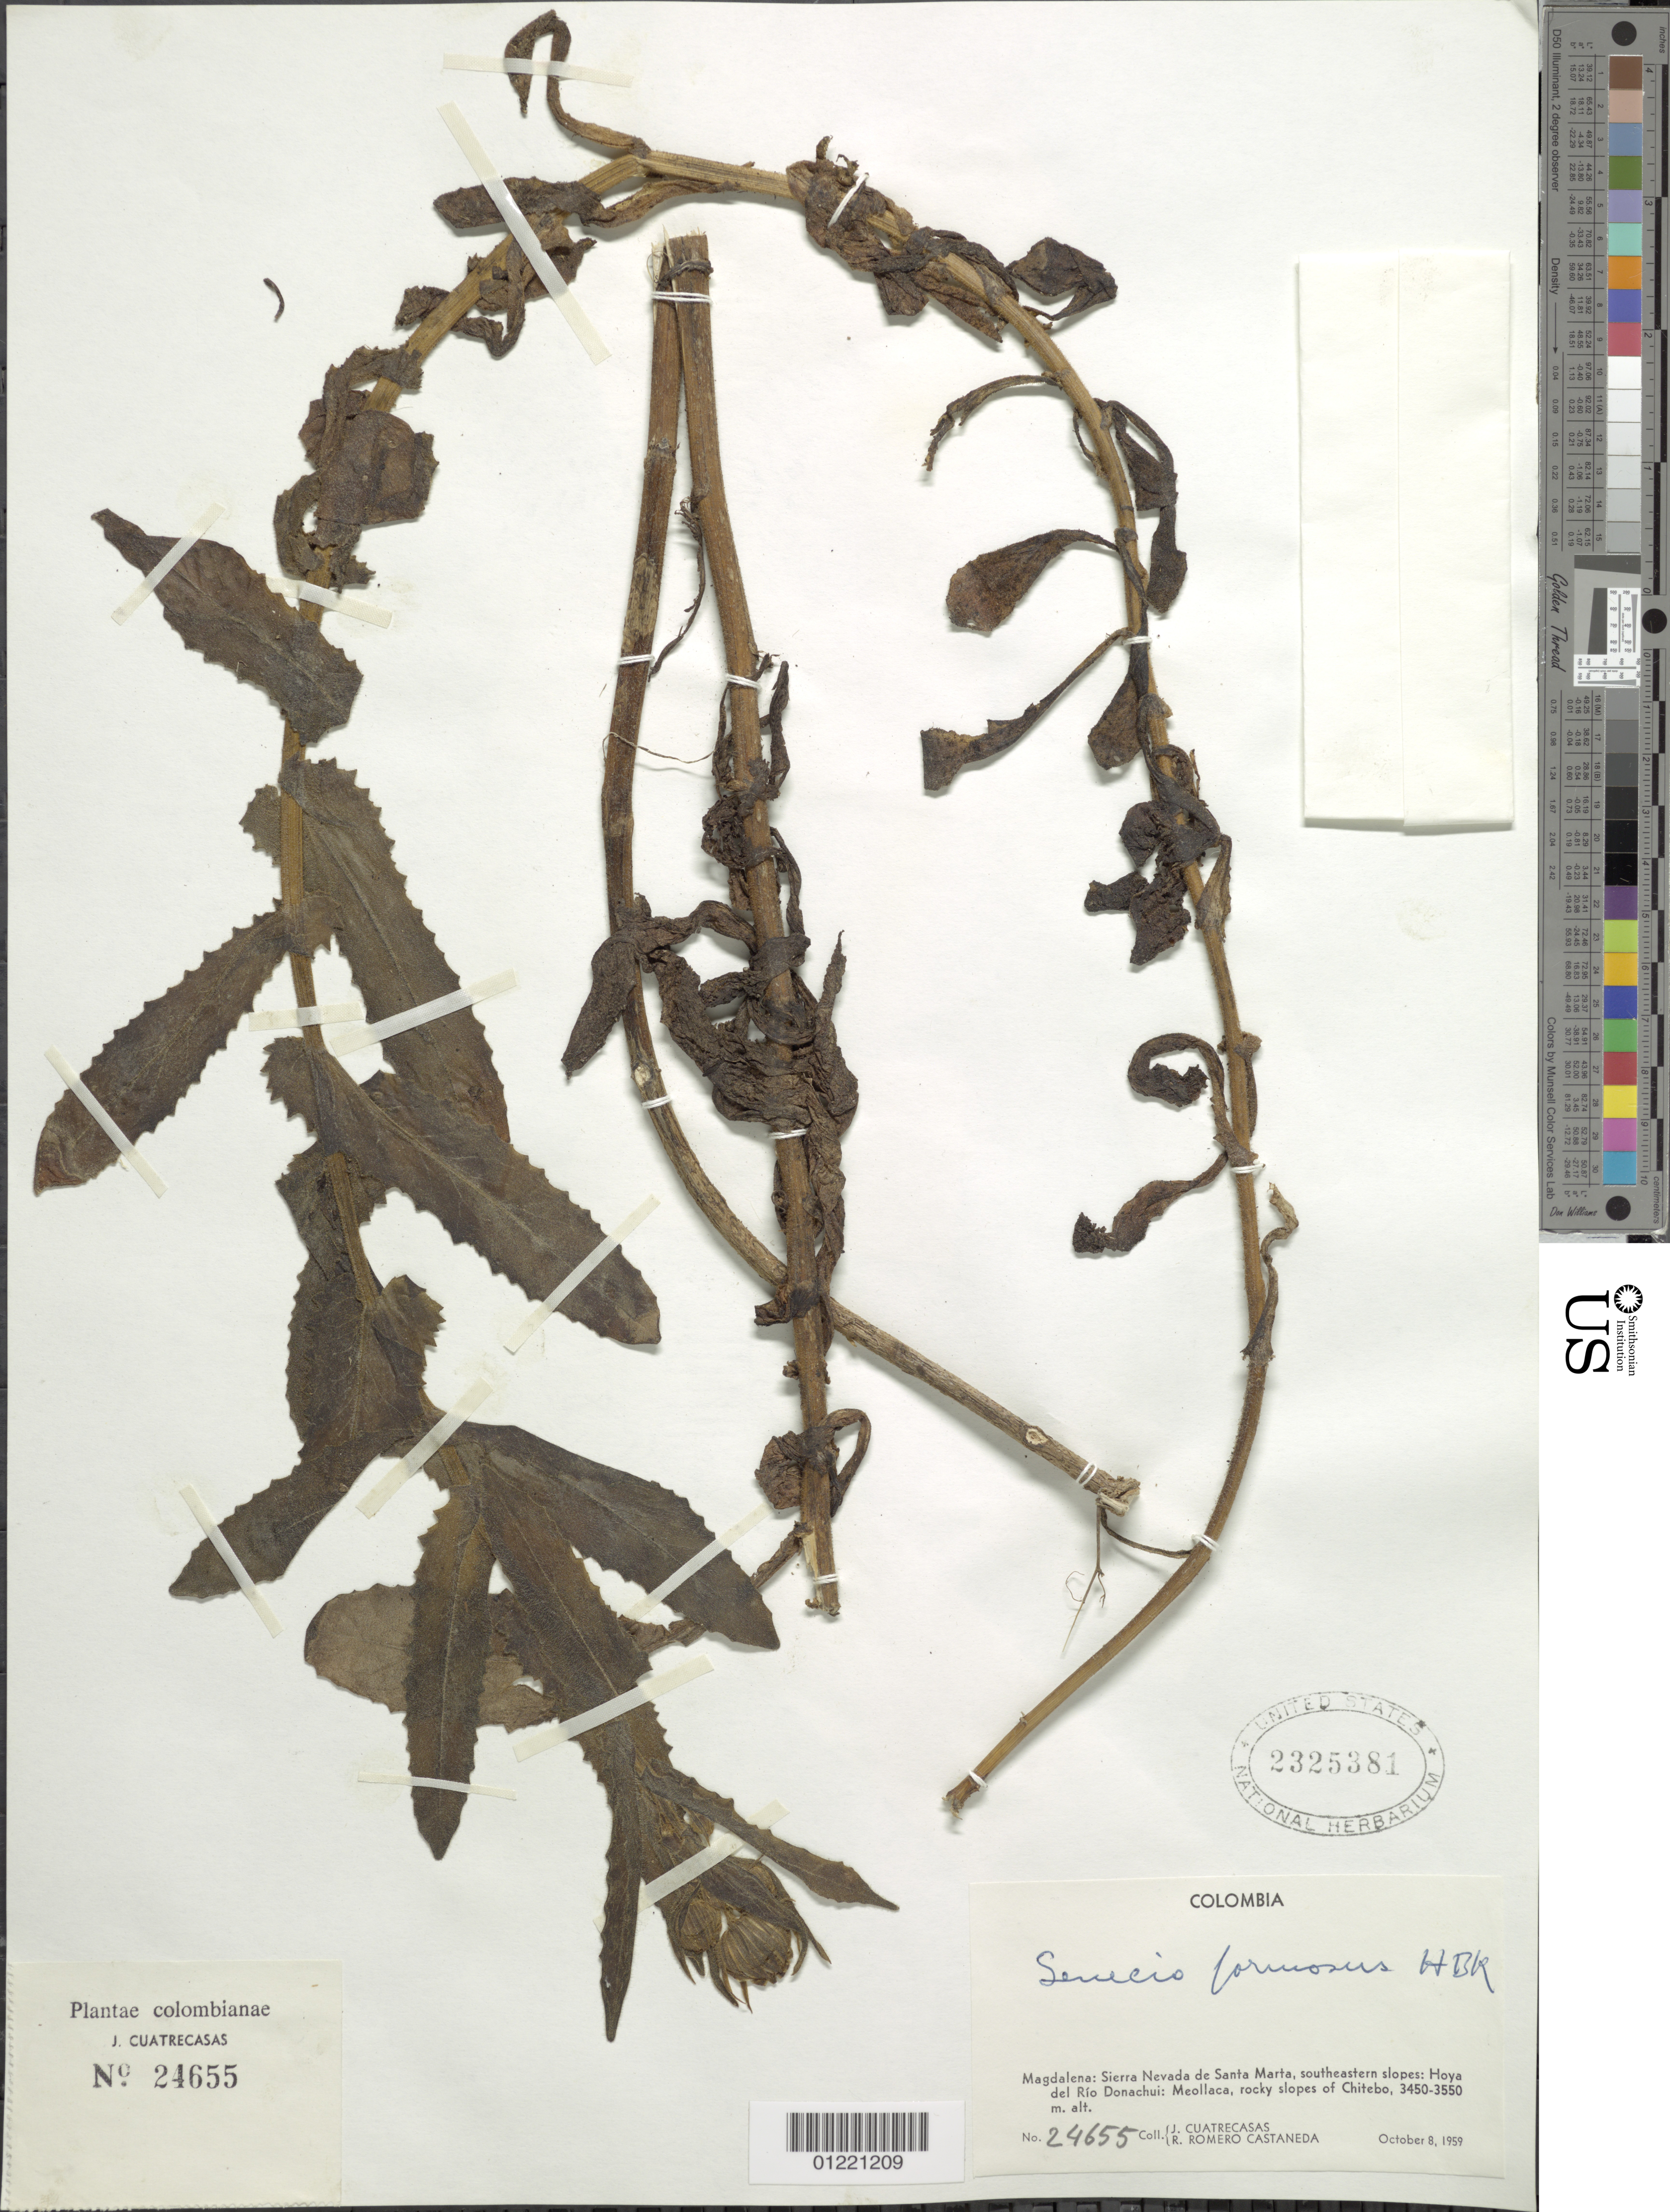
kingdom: Plantae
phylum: Tracheophyta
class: Magnoliopsida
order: Asterales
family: Asteraceae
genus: Senecio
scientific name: Senecio wedglacialis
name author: Cuatrec.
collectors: J. Cuatrecasas & R. Romero Castañeda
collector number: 24655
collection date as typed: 08 Oct 1959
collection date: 1959-10-08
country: Colombia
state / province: Magdalena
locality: Sierra Nevada de Santa Marta, southeastern slopes: Hoya Rio del Donachui: Meollaca (Meuyaca), rocky slopes of Chitebo.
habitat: rocky slopes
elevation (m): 3450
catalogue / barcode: US 2325381